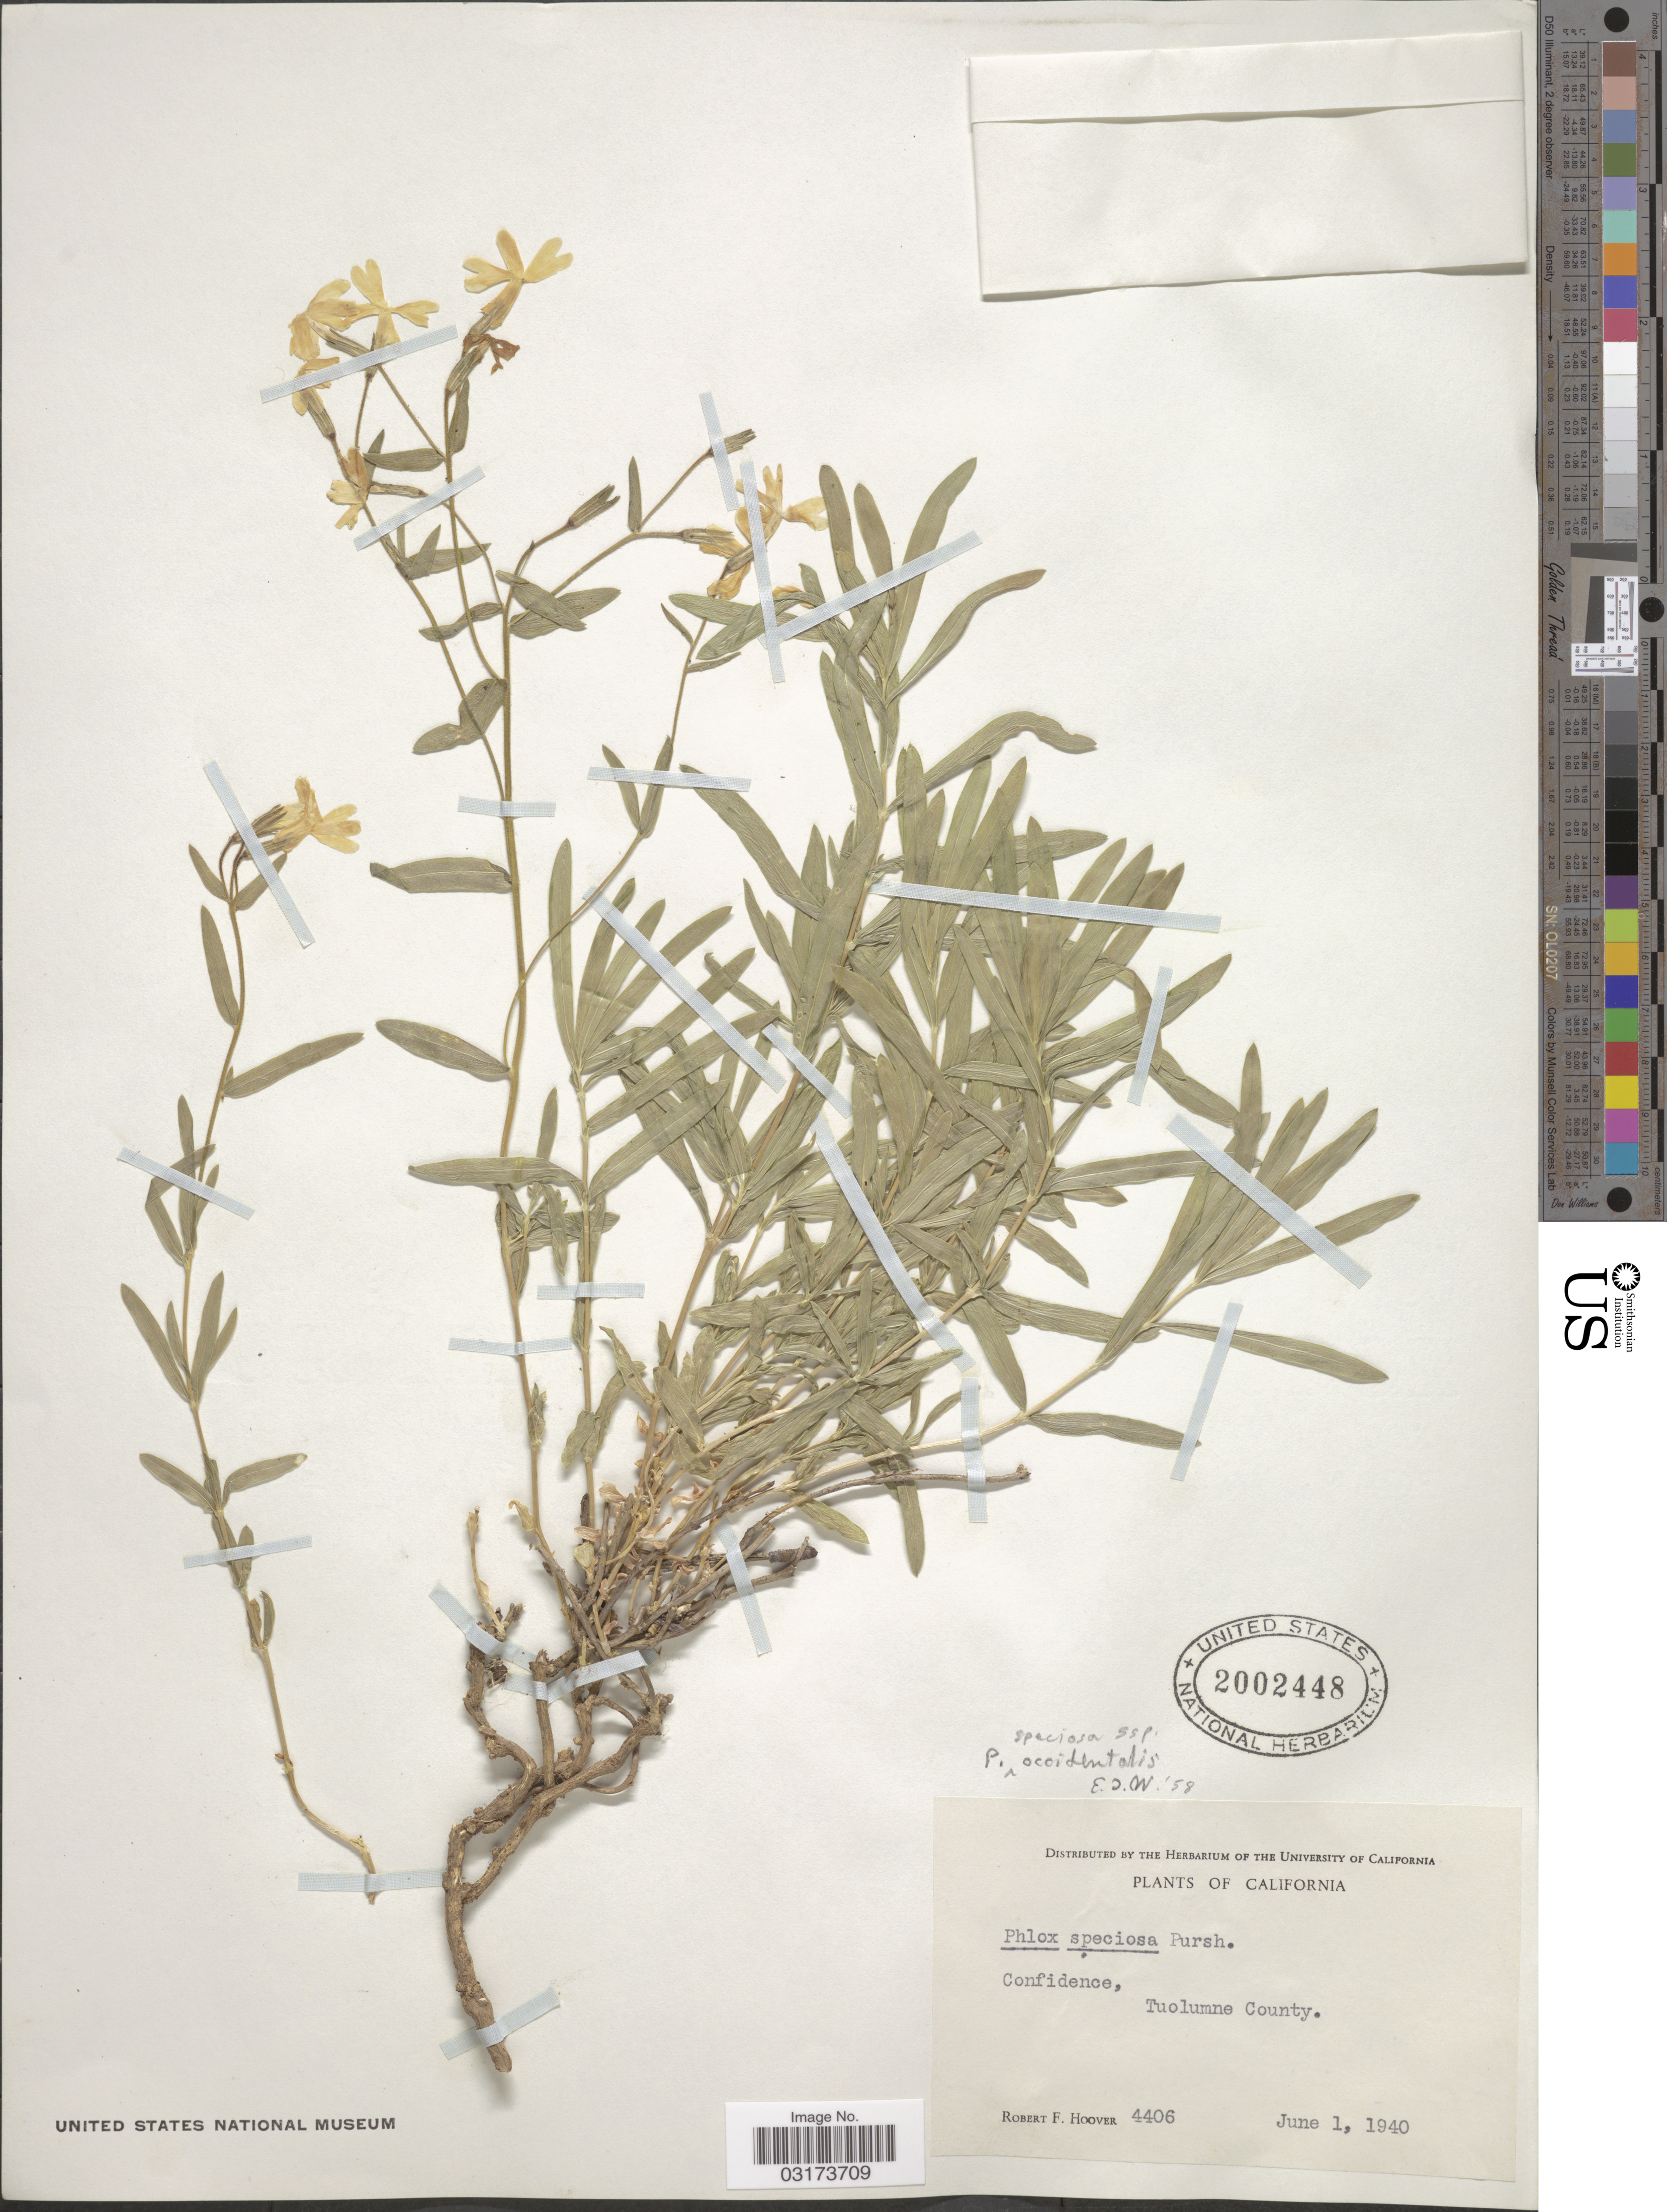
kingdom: Plantae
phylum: Tracheophyta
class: Magnoliopsida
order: Ericales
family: Polemoniaceae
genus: Phlox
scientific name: Phlox speciosa subsp. occidentalis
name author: (Durand ex Torr.) Wherry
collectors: R. F. Hoover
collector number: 4406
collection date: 1940-06-01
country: United States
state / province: California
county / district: Tuolumne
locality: Confidence, Tuolumne County.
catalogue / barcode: US 2002448